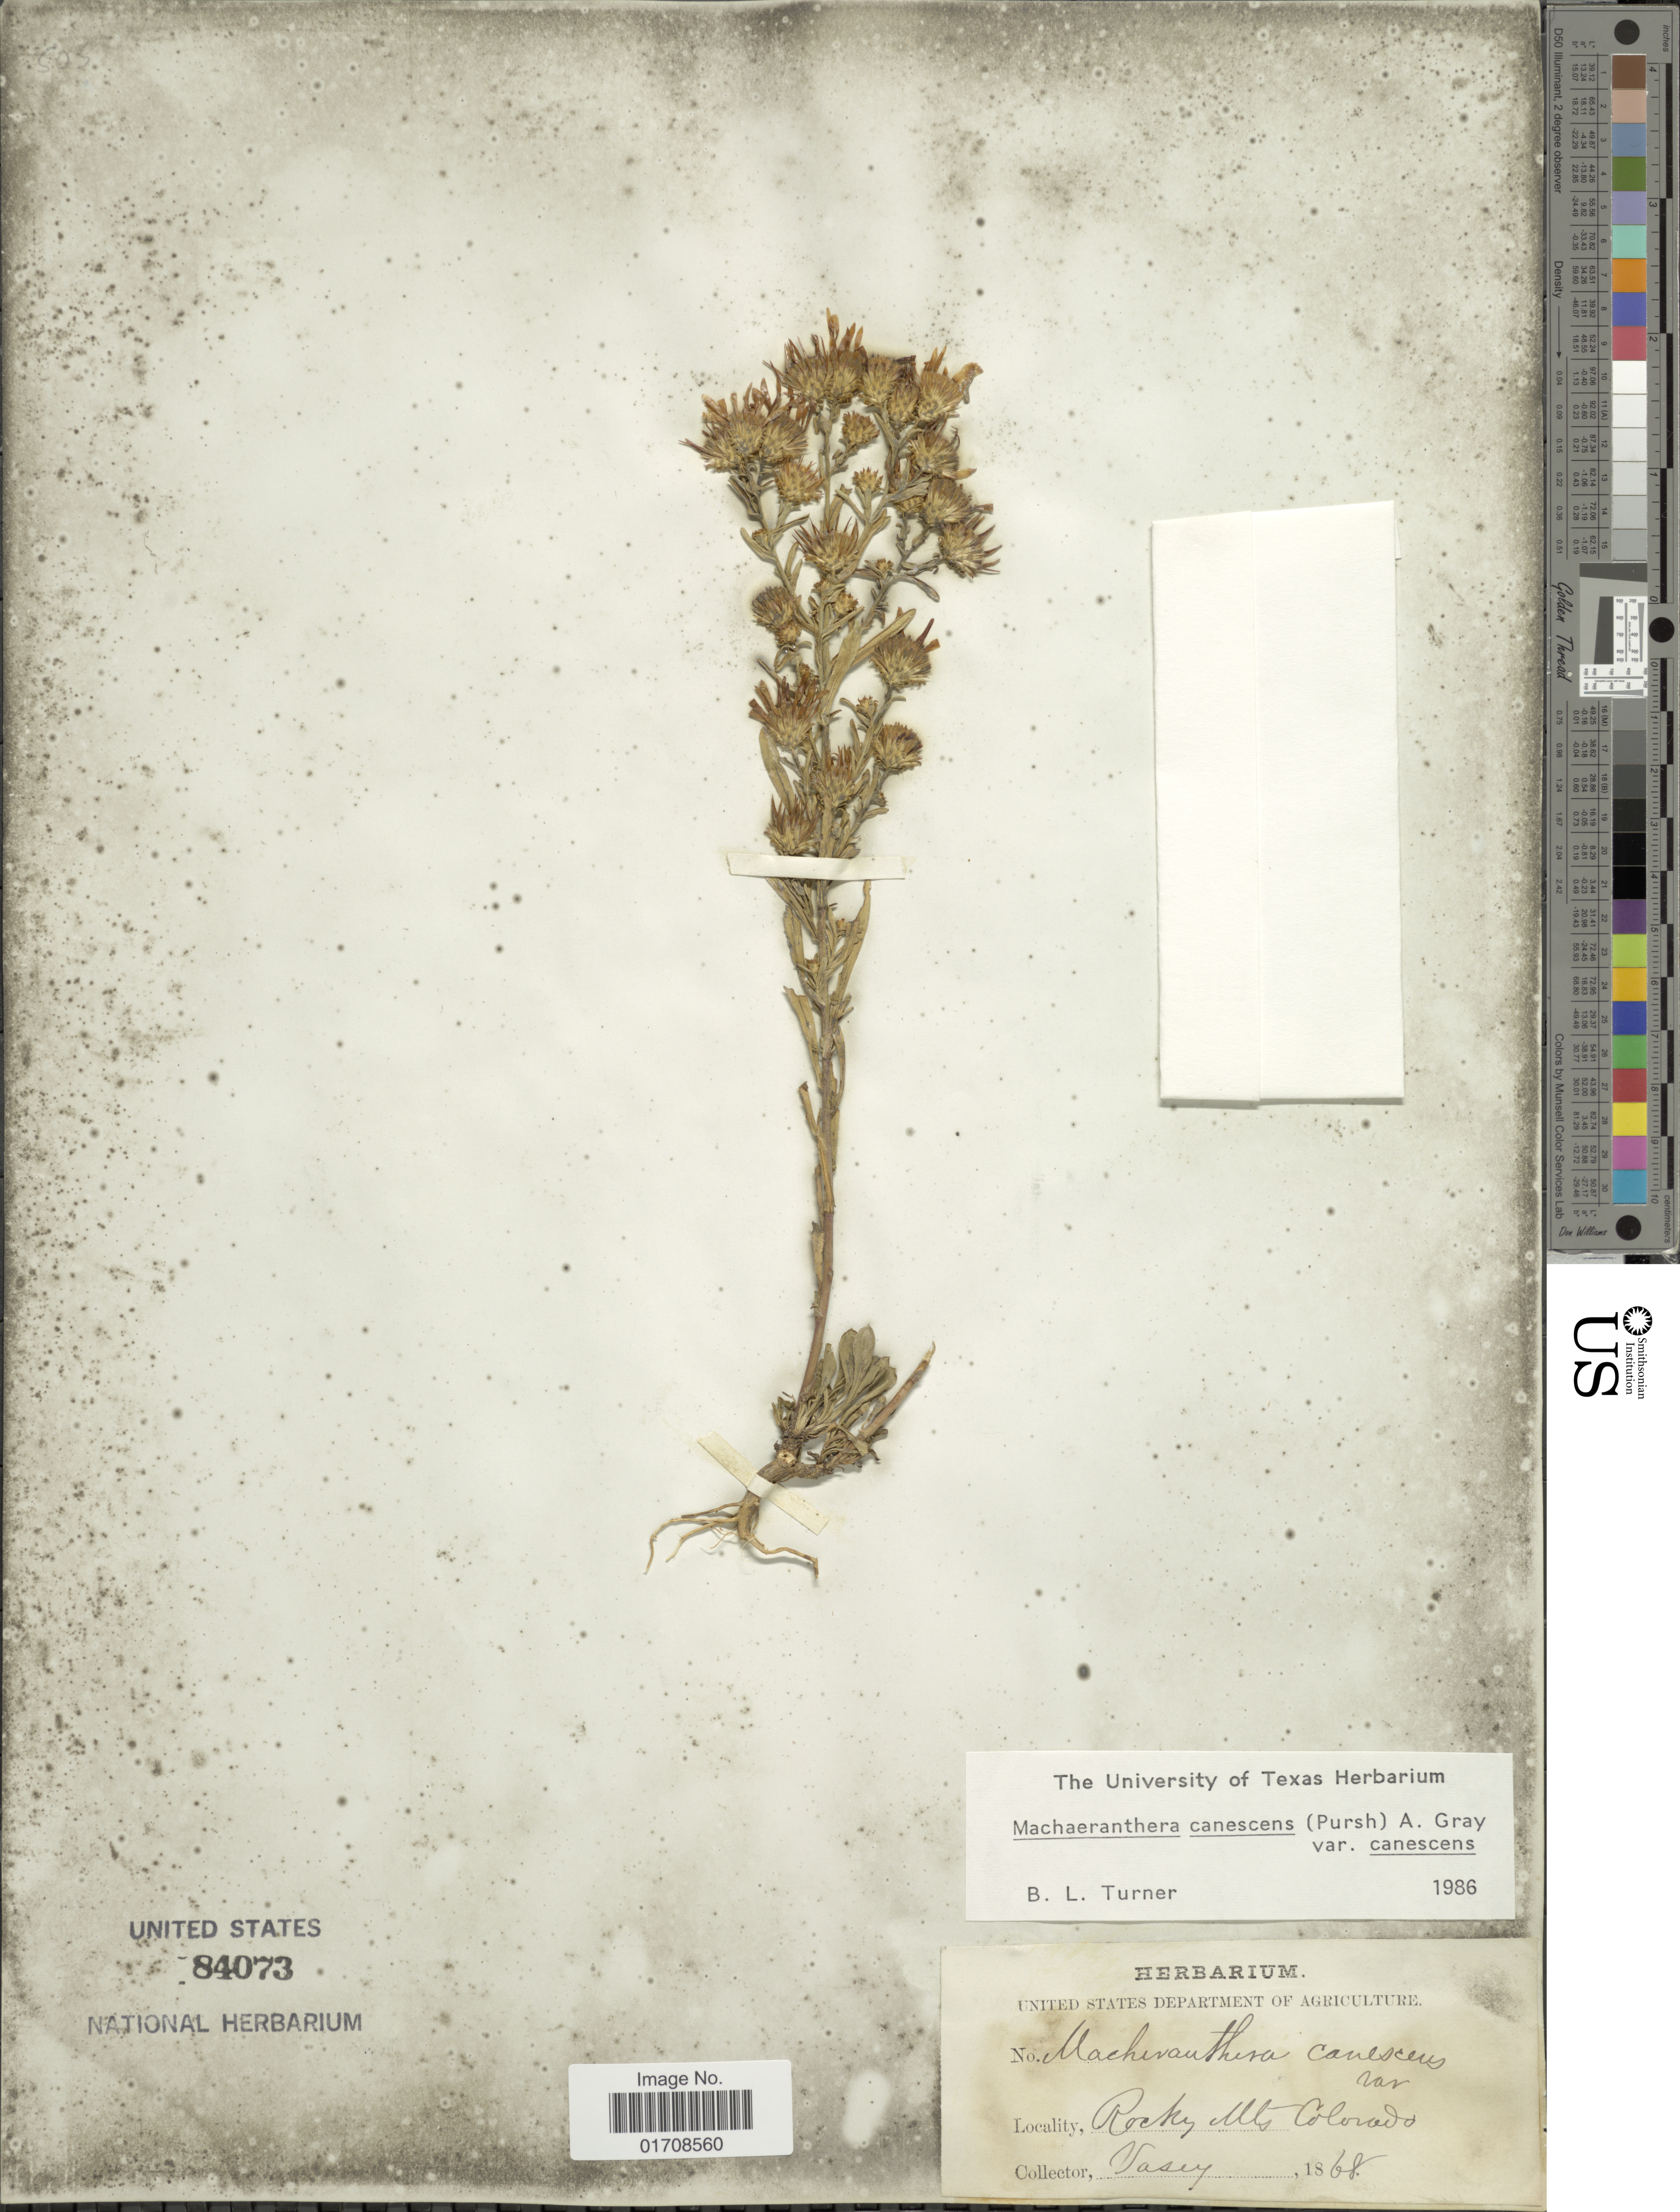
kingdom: Plantae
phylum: Tracheophyta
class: Magnoliopsida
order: Asterales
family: Asteraceae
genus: Machaeranthera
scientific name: Machaeranthera canescens var. canescens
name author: (Pursh) A. Gray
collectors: Vasey, --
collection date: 1868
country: United States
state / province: Colorado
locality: Rocky Mts.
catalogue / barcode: US 84073